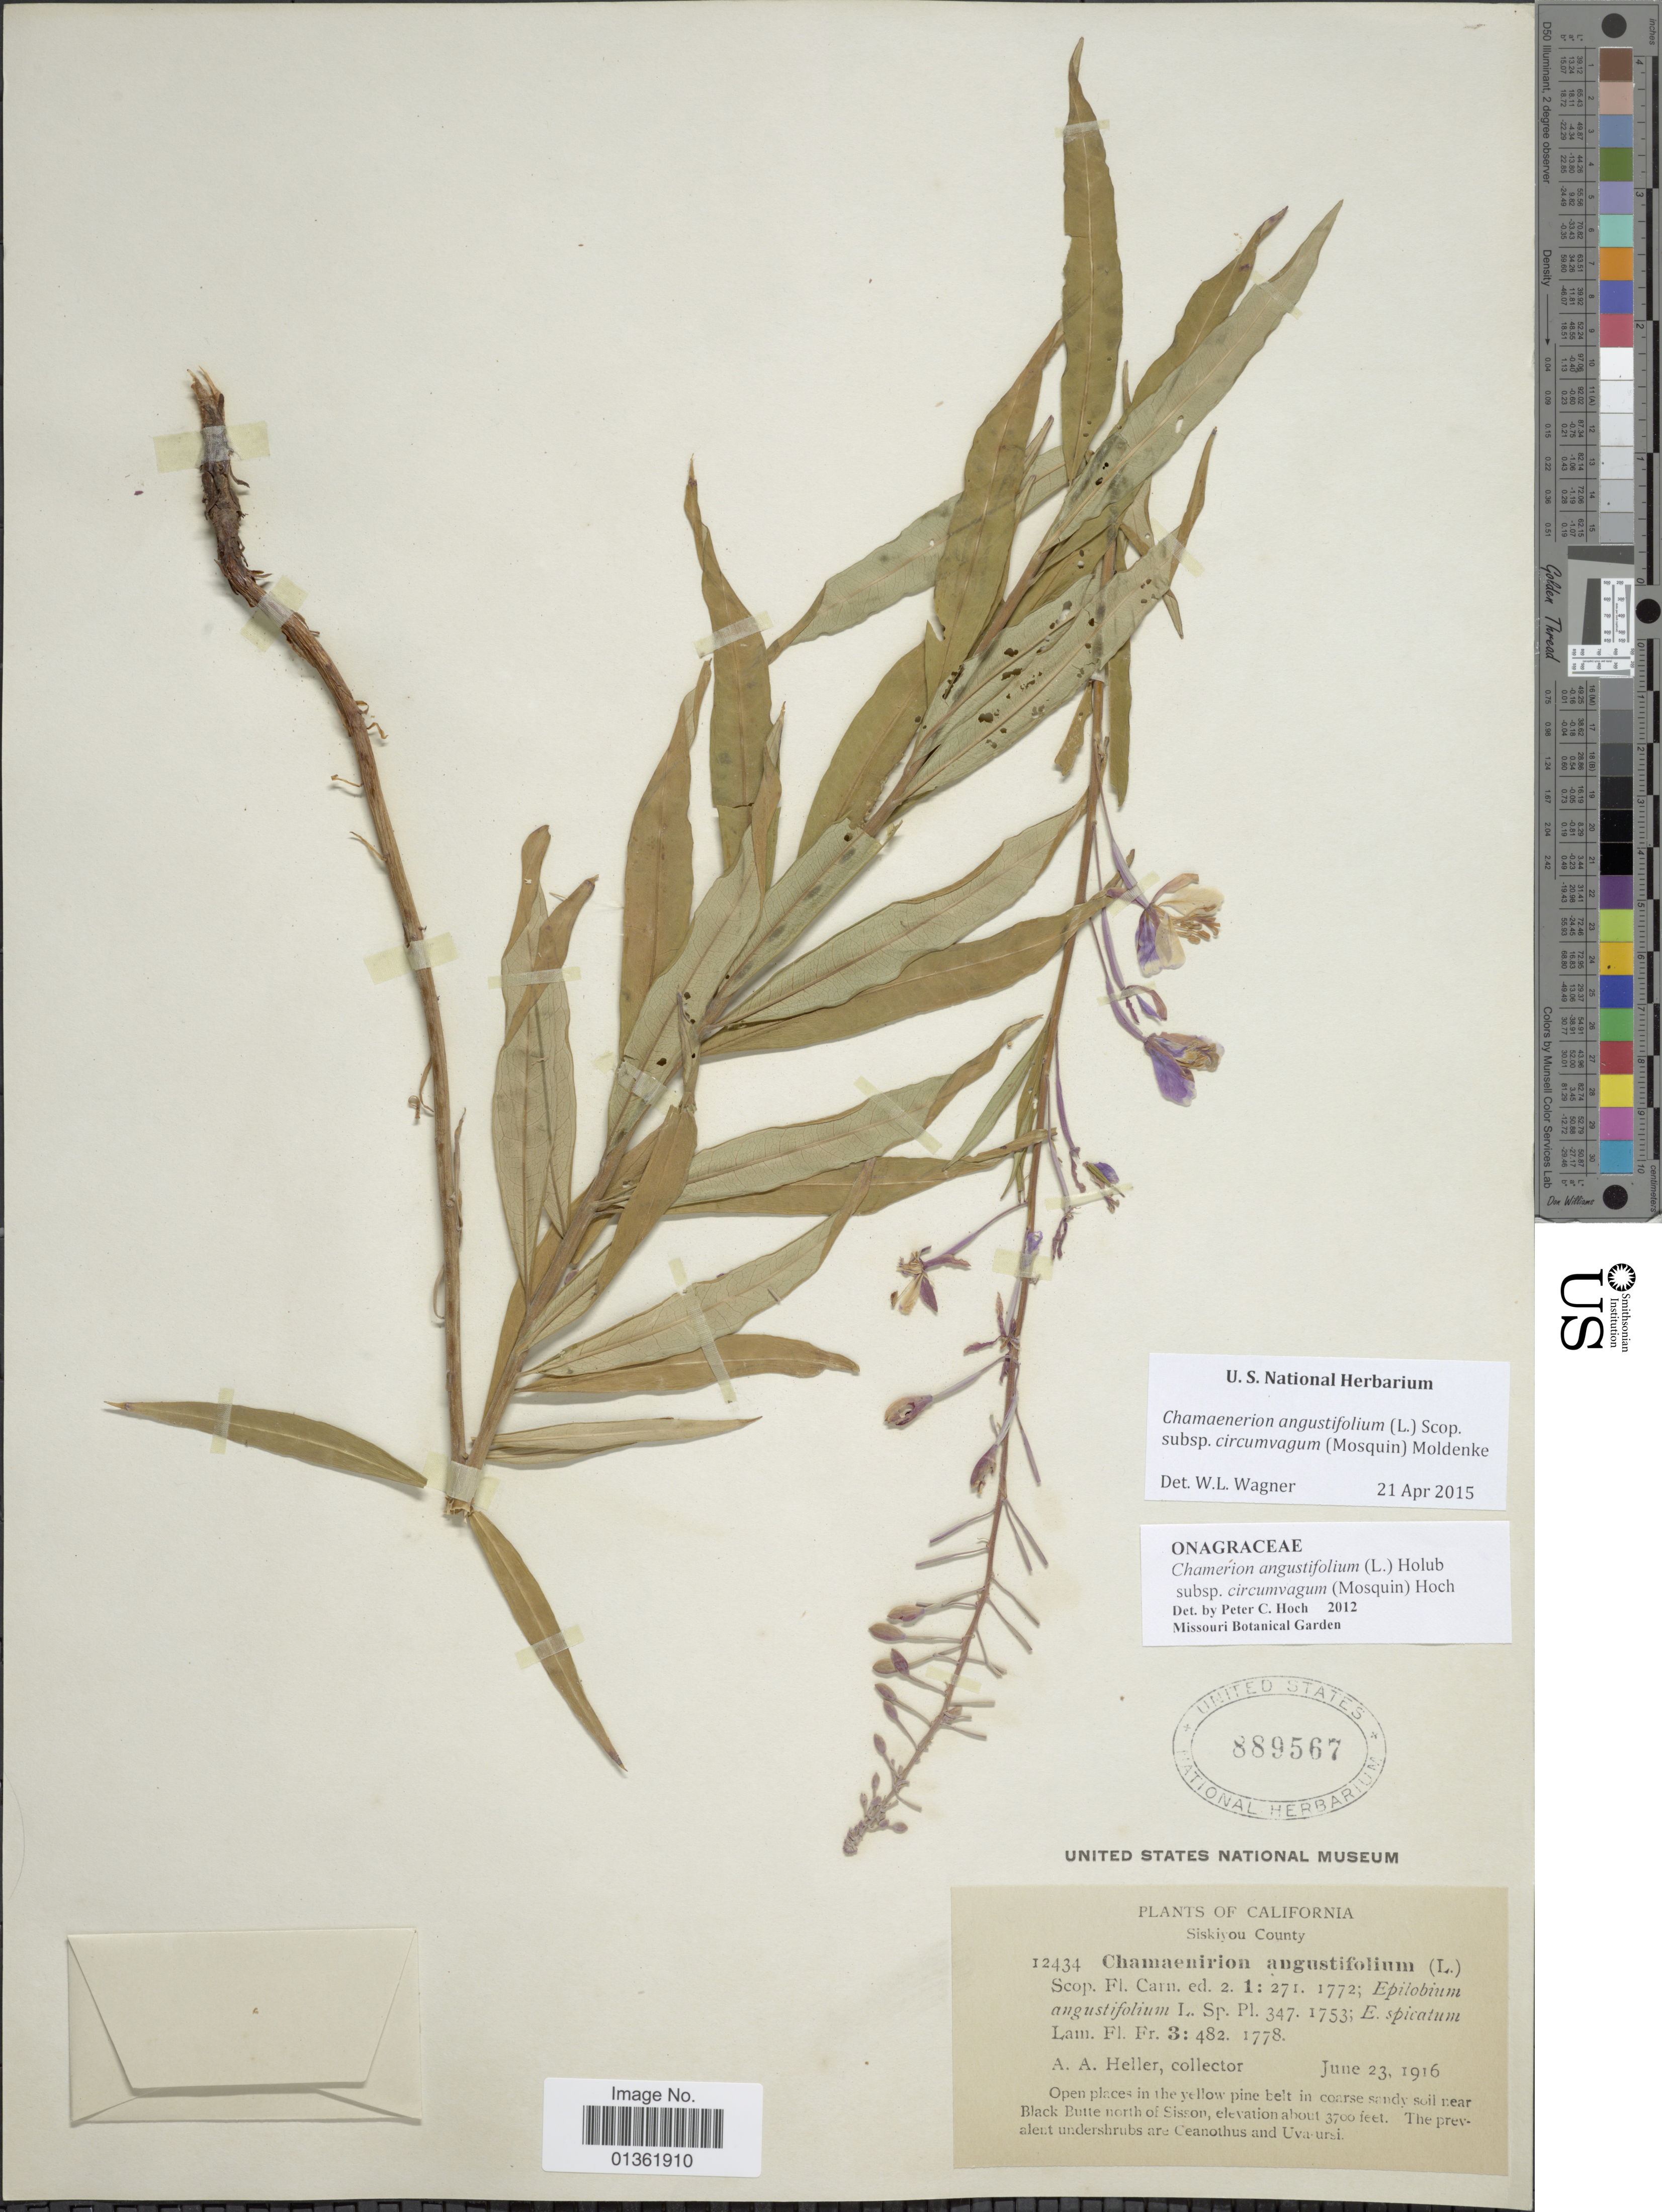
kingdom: Plantae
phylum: Tracheophyta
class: Magnoliopsida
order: Myrtales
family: Onagraceae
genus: Chamaenerion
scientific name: Chamaenerion angustifolium subsp. circumvagum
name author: (Mosquin) Moldenke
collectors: A. A. Heller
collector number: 12434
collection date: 1916-06-23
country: United States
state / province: California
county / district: Siskiyou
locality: Siskiyou County. Open places in the yellow pine belt in coarse sandy soil near Black Butte north of Sisson.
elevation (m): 1128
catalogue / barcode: US 889567